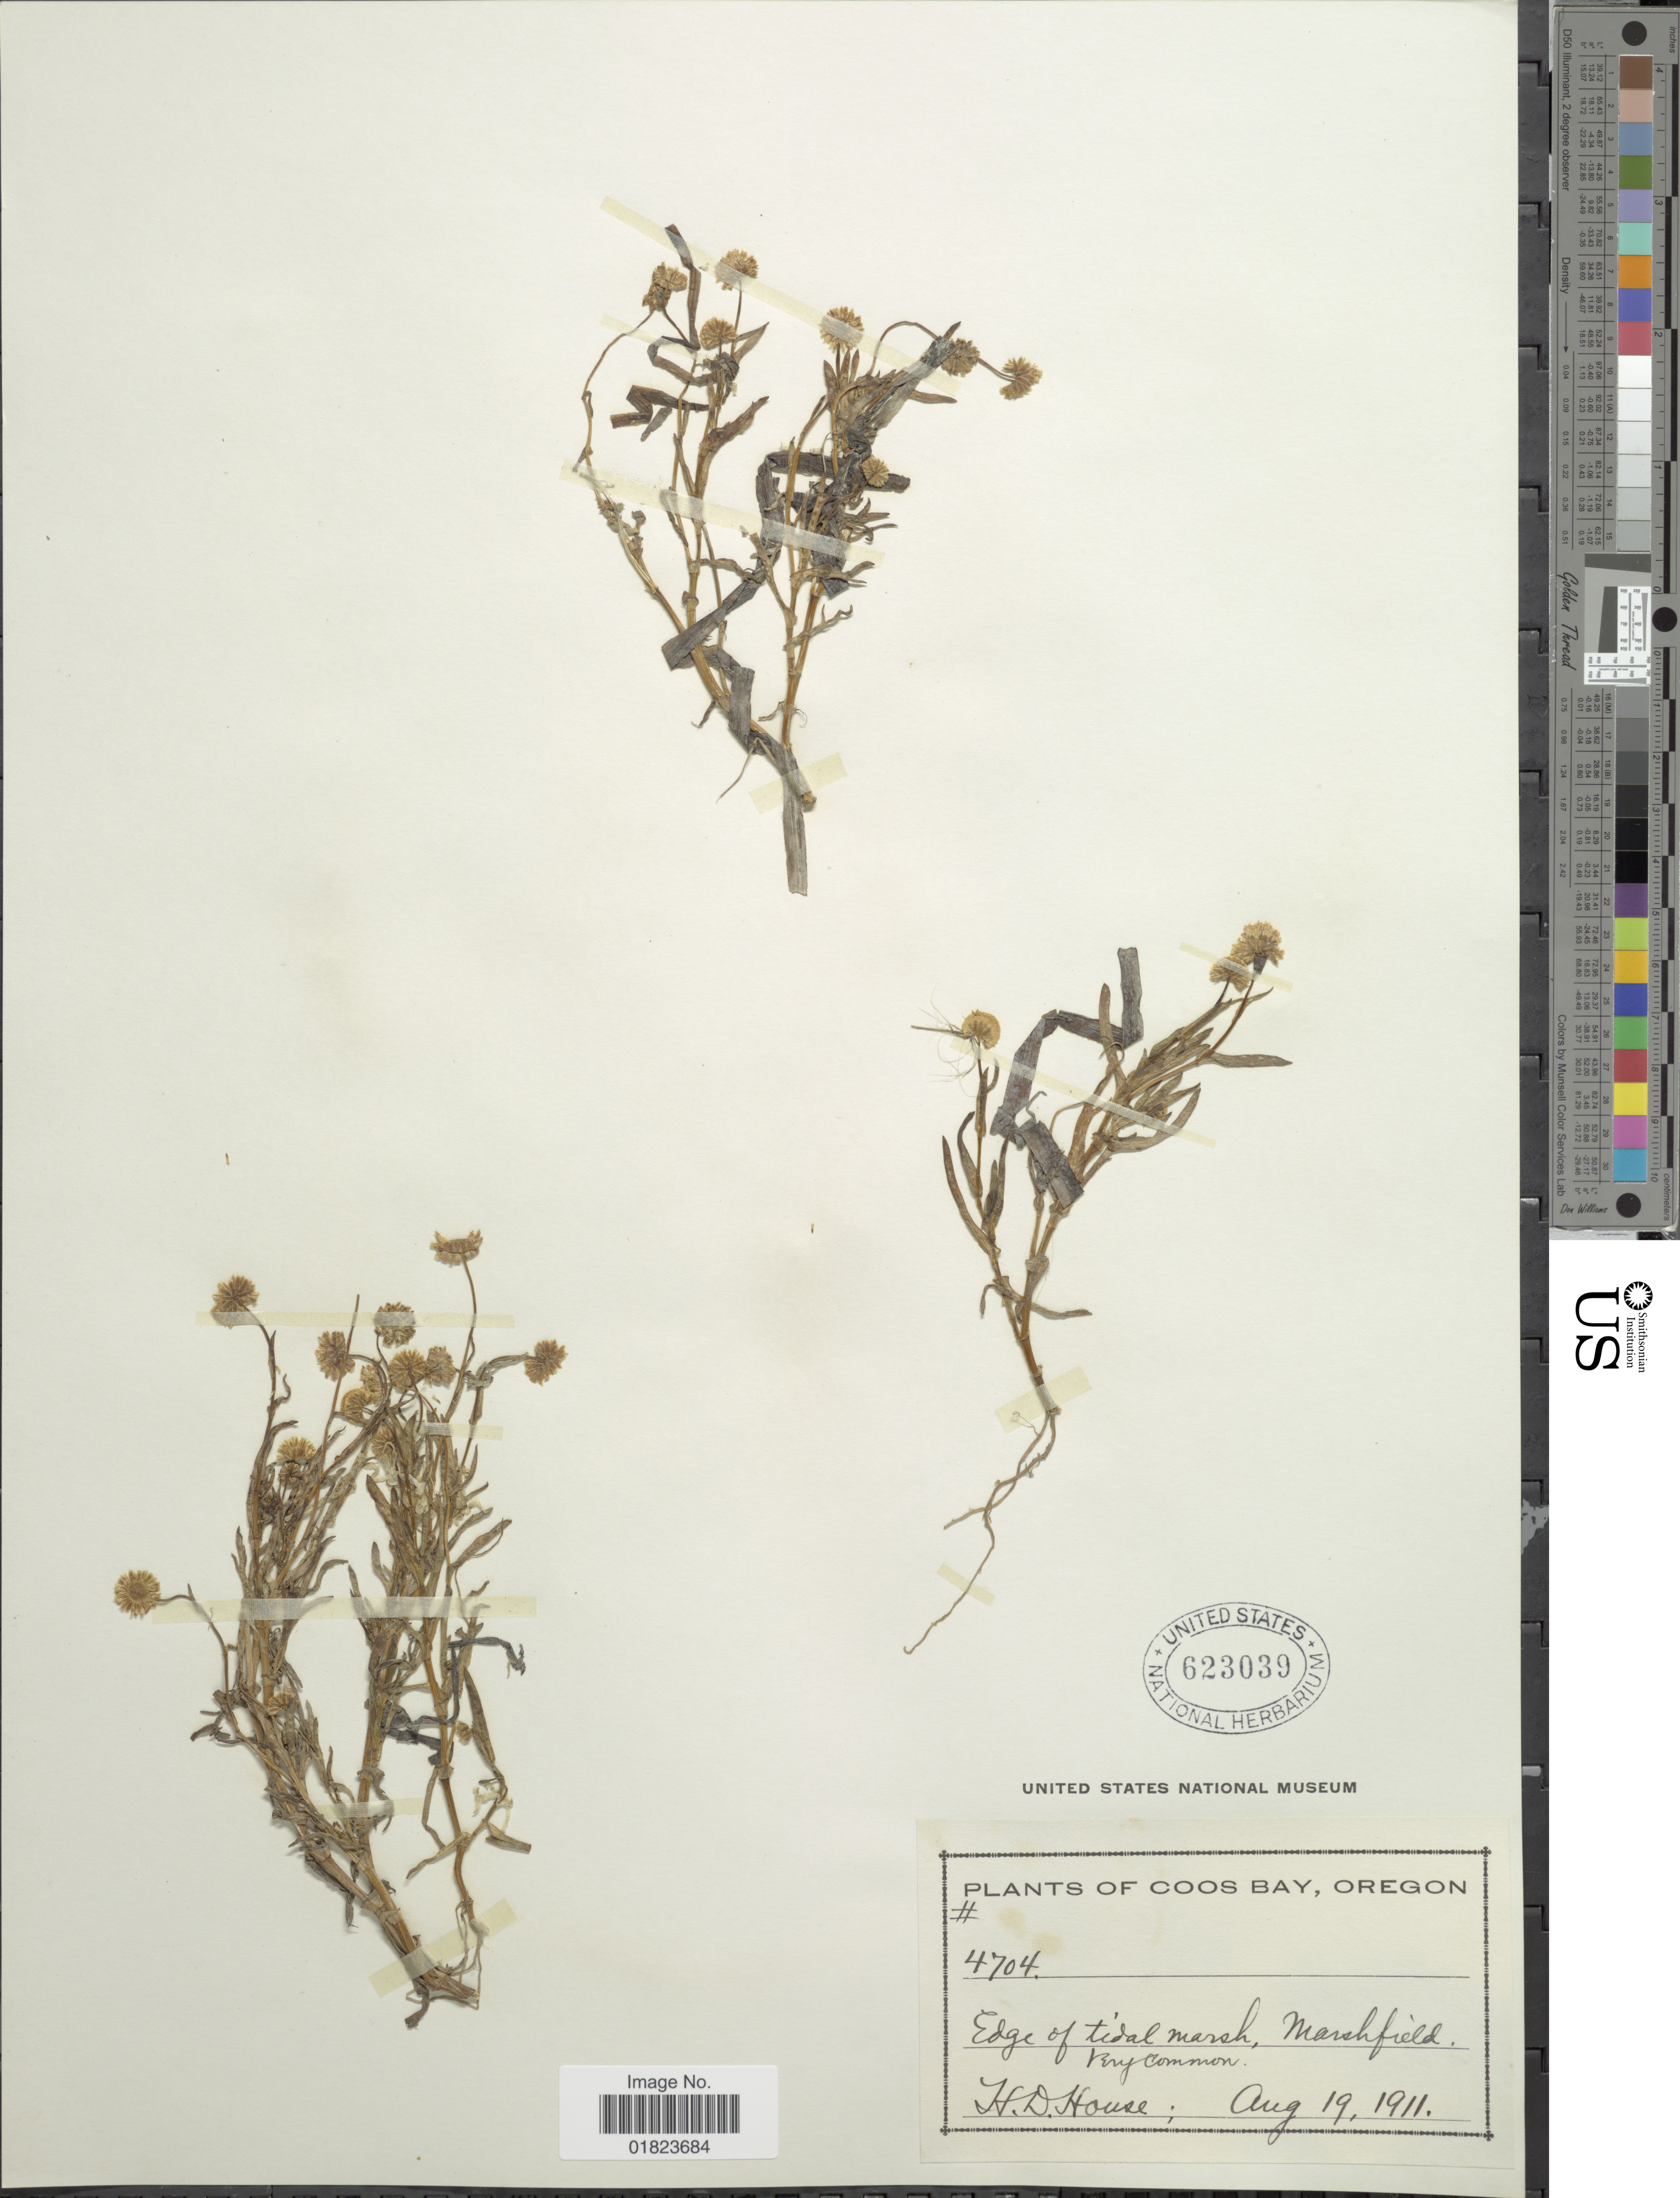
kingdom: Plantae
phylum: Tracheophyta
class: Magnoliopsida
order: Asterales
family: Asteraceae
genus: Cotula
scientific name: Cotula coronopifolia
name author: L.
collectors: H. D. House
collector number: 4704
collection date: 1911-08-19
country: United States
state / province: Oregon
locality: Coos Bay, Oregon. Edge of Tidal marsh, Marshfield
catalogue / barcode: US 623039